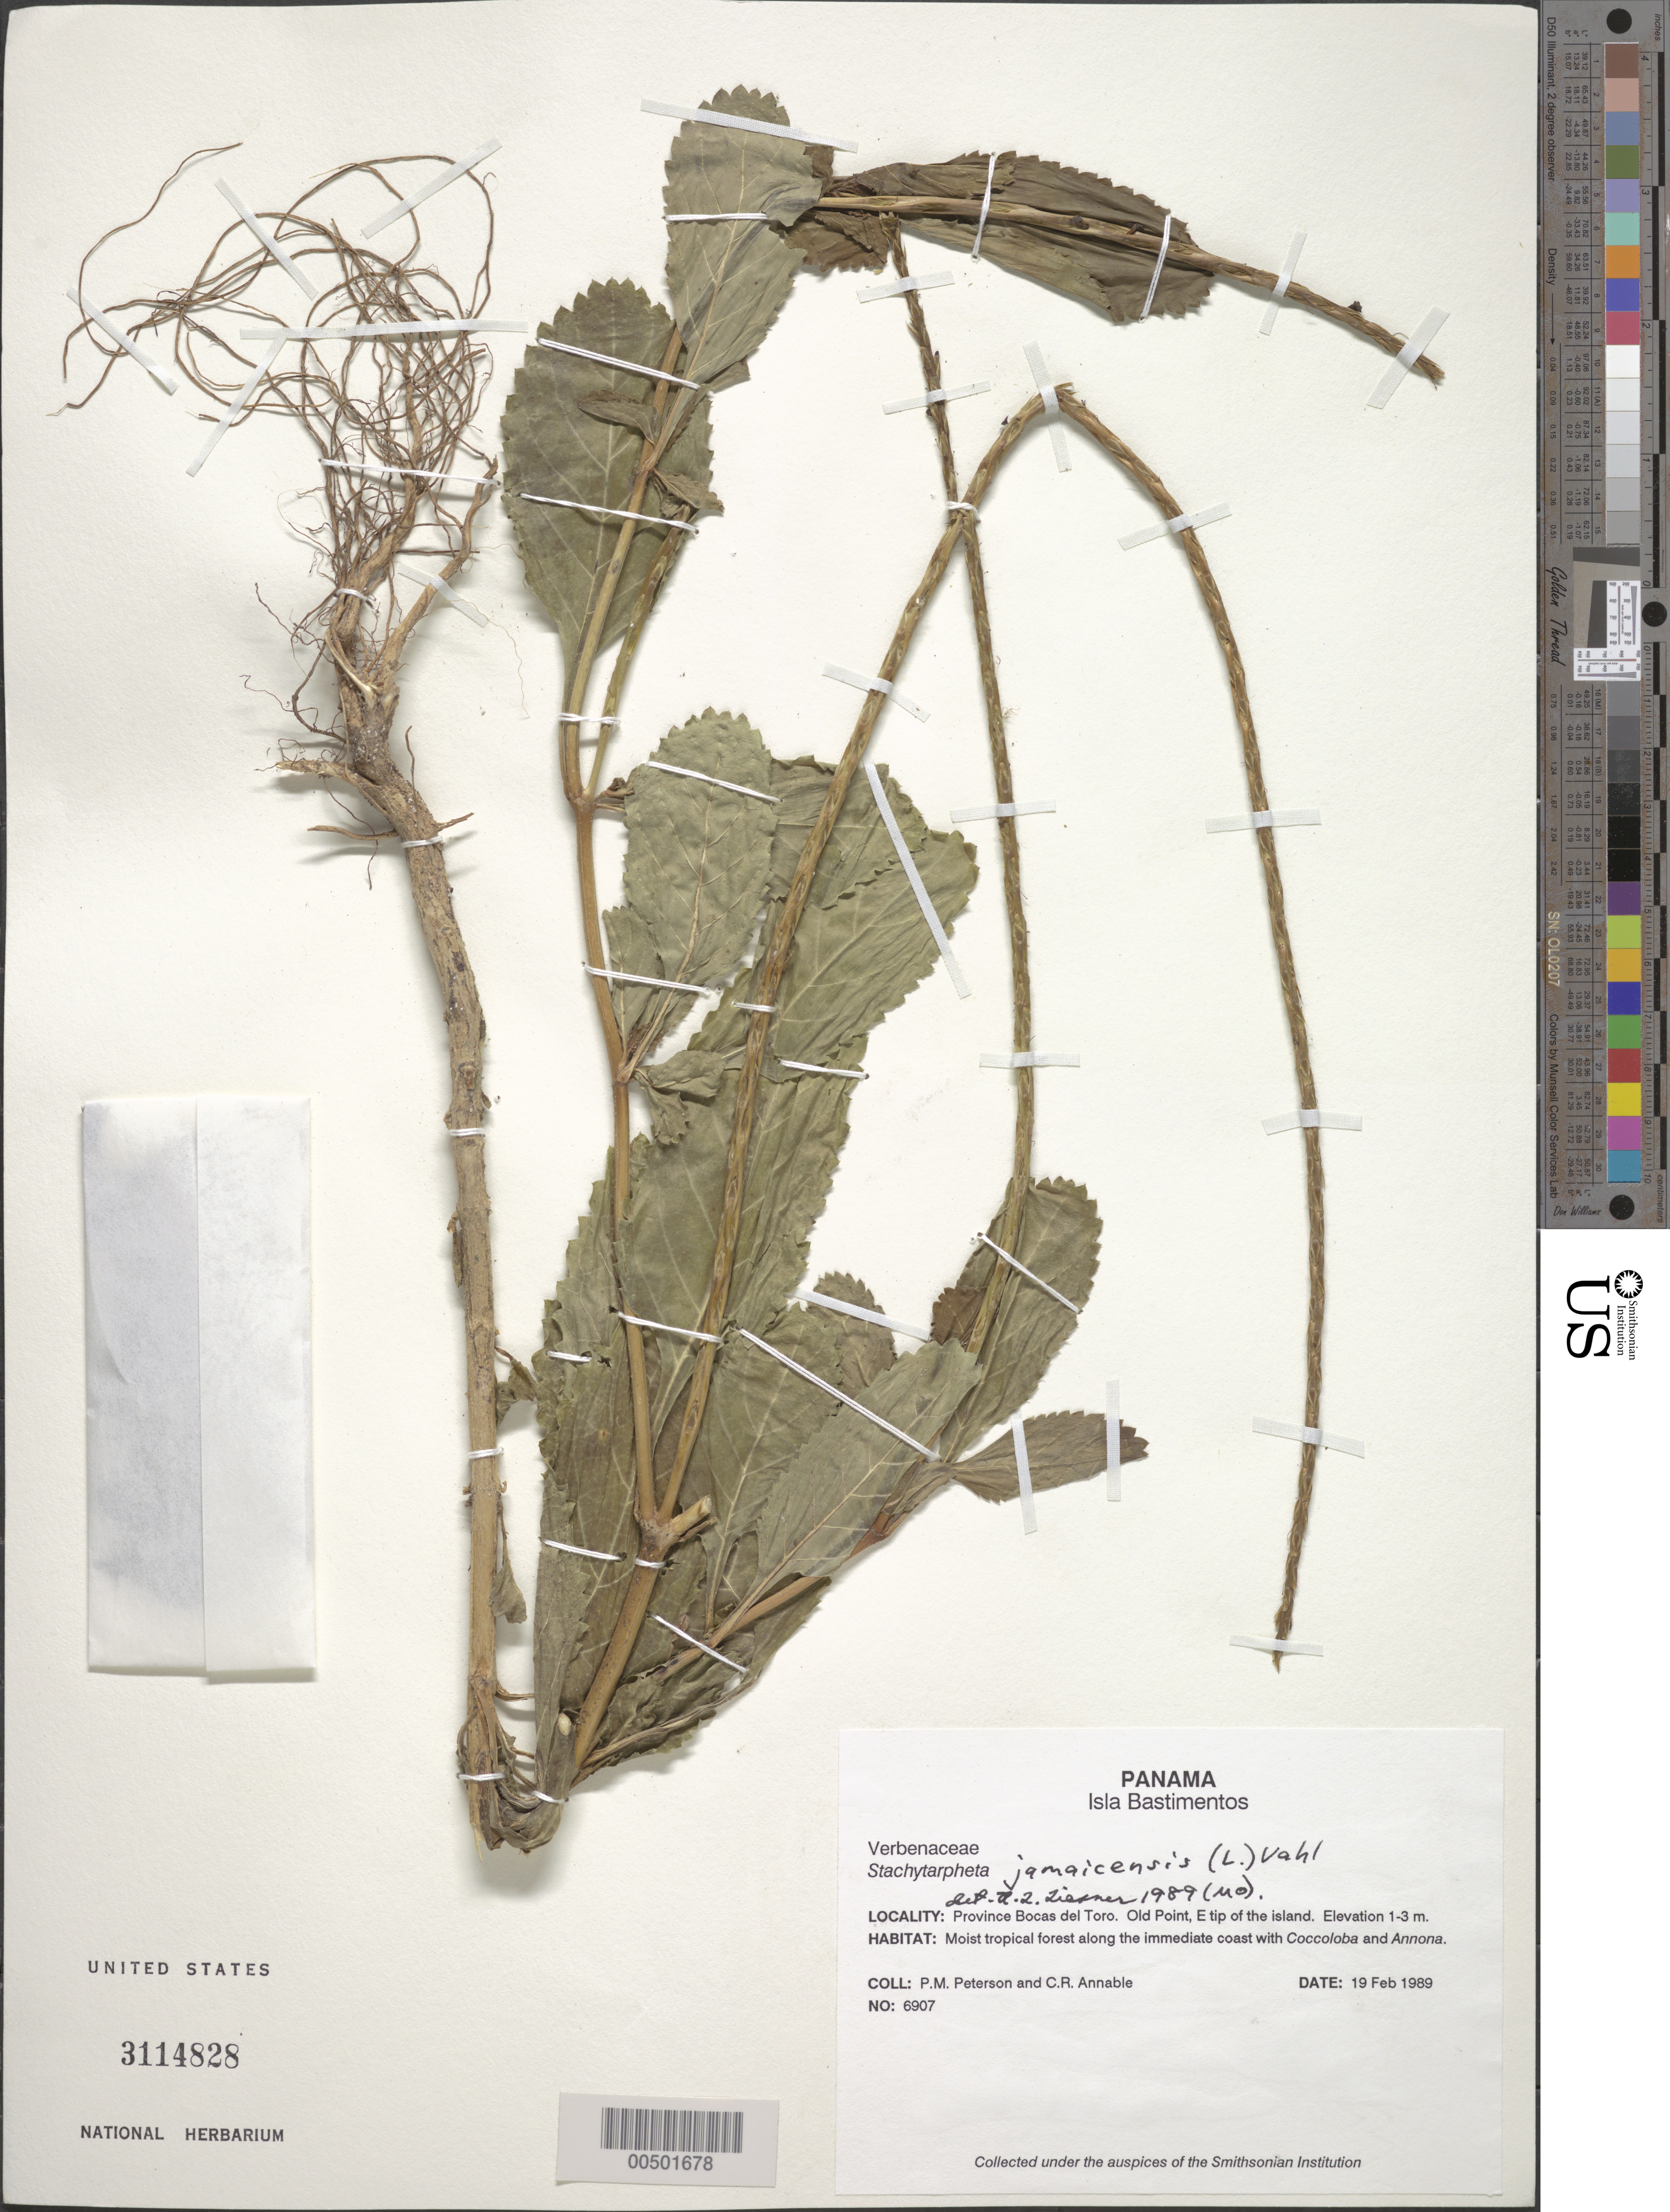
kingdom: Plantae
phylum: Tracheophyta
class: Magnoliopsida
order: Lamiales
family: Verbenaceae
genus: Stachytarpheta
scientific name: Stachytarpheta jamaicensis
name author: (L.) Vahl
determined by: Liesner, R. L.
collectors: P. M. Peterson & C. R. Annable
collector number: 06907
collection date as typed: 19 Feb 1989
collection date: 1989-02-19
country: Panama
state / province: Bocas del Toro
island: Bastimentos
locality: Isla Bastimentos. Old Point, E tip of the Island.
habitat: Moist tropical forest along the immediate coast with Coccoloba and Annona.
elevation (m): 1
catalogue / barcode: US 3114828